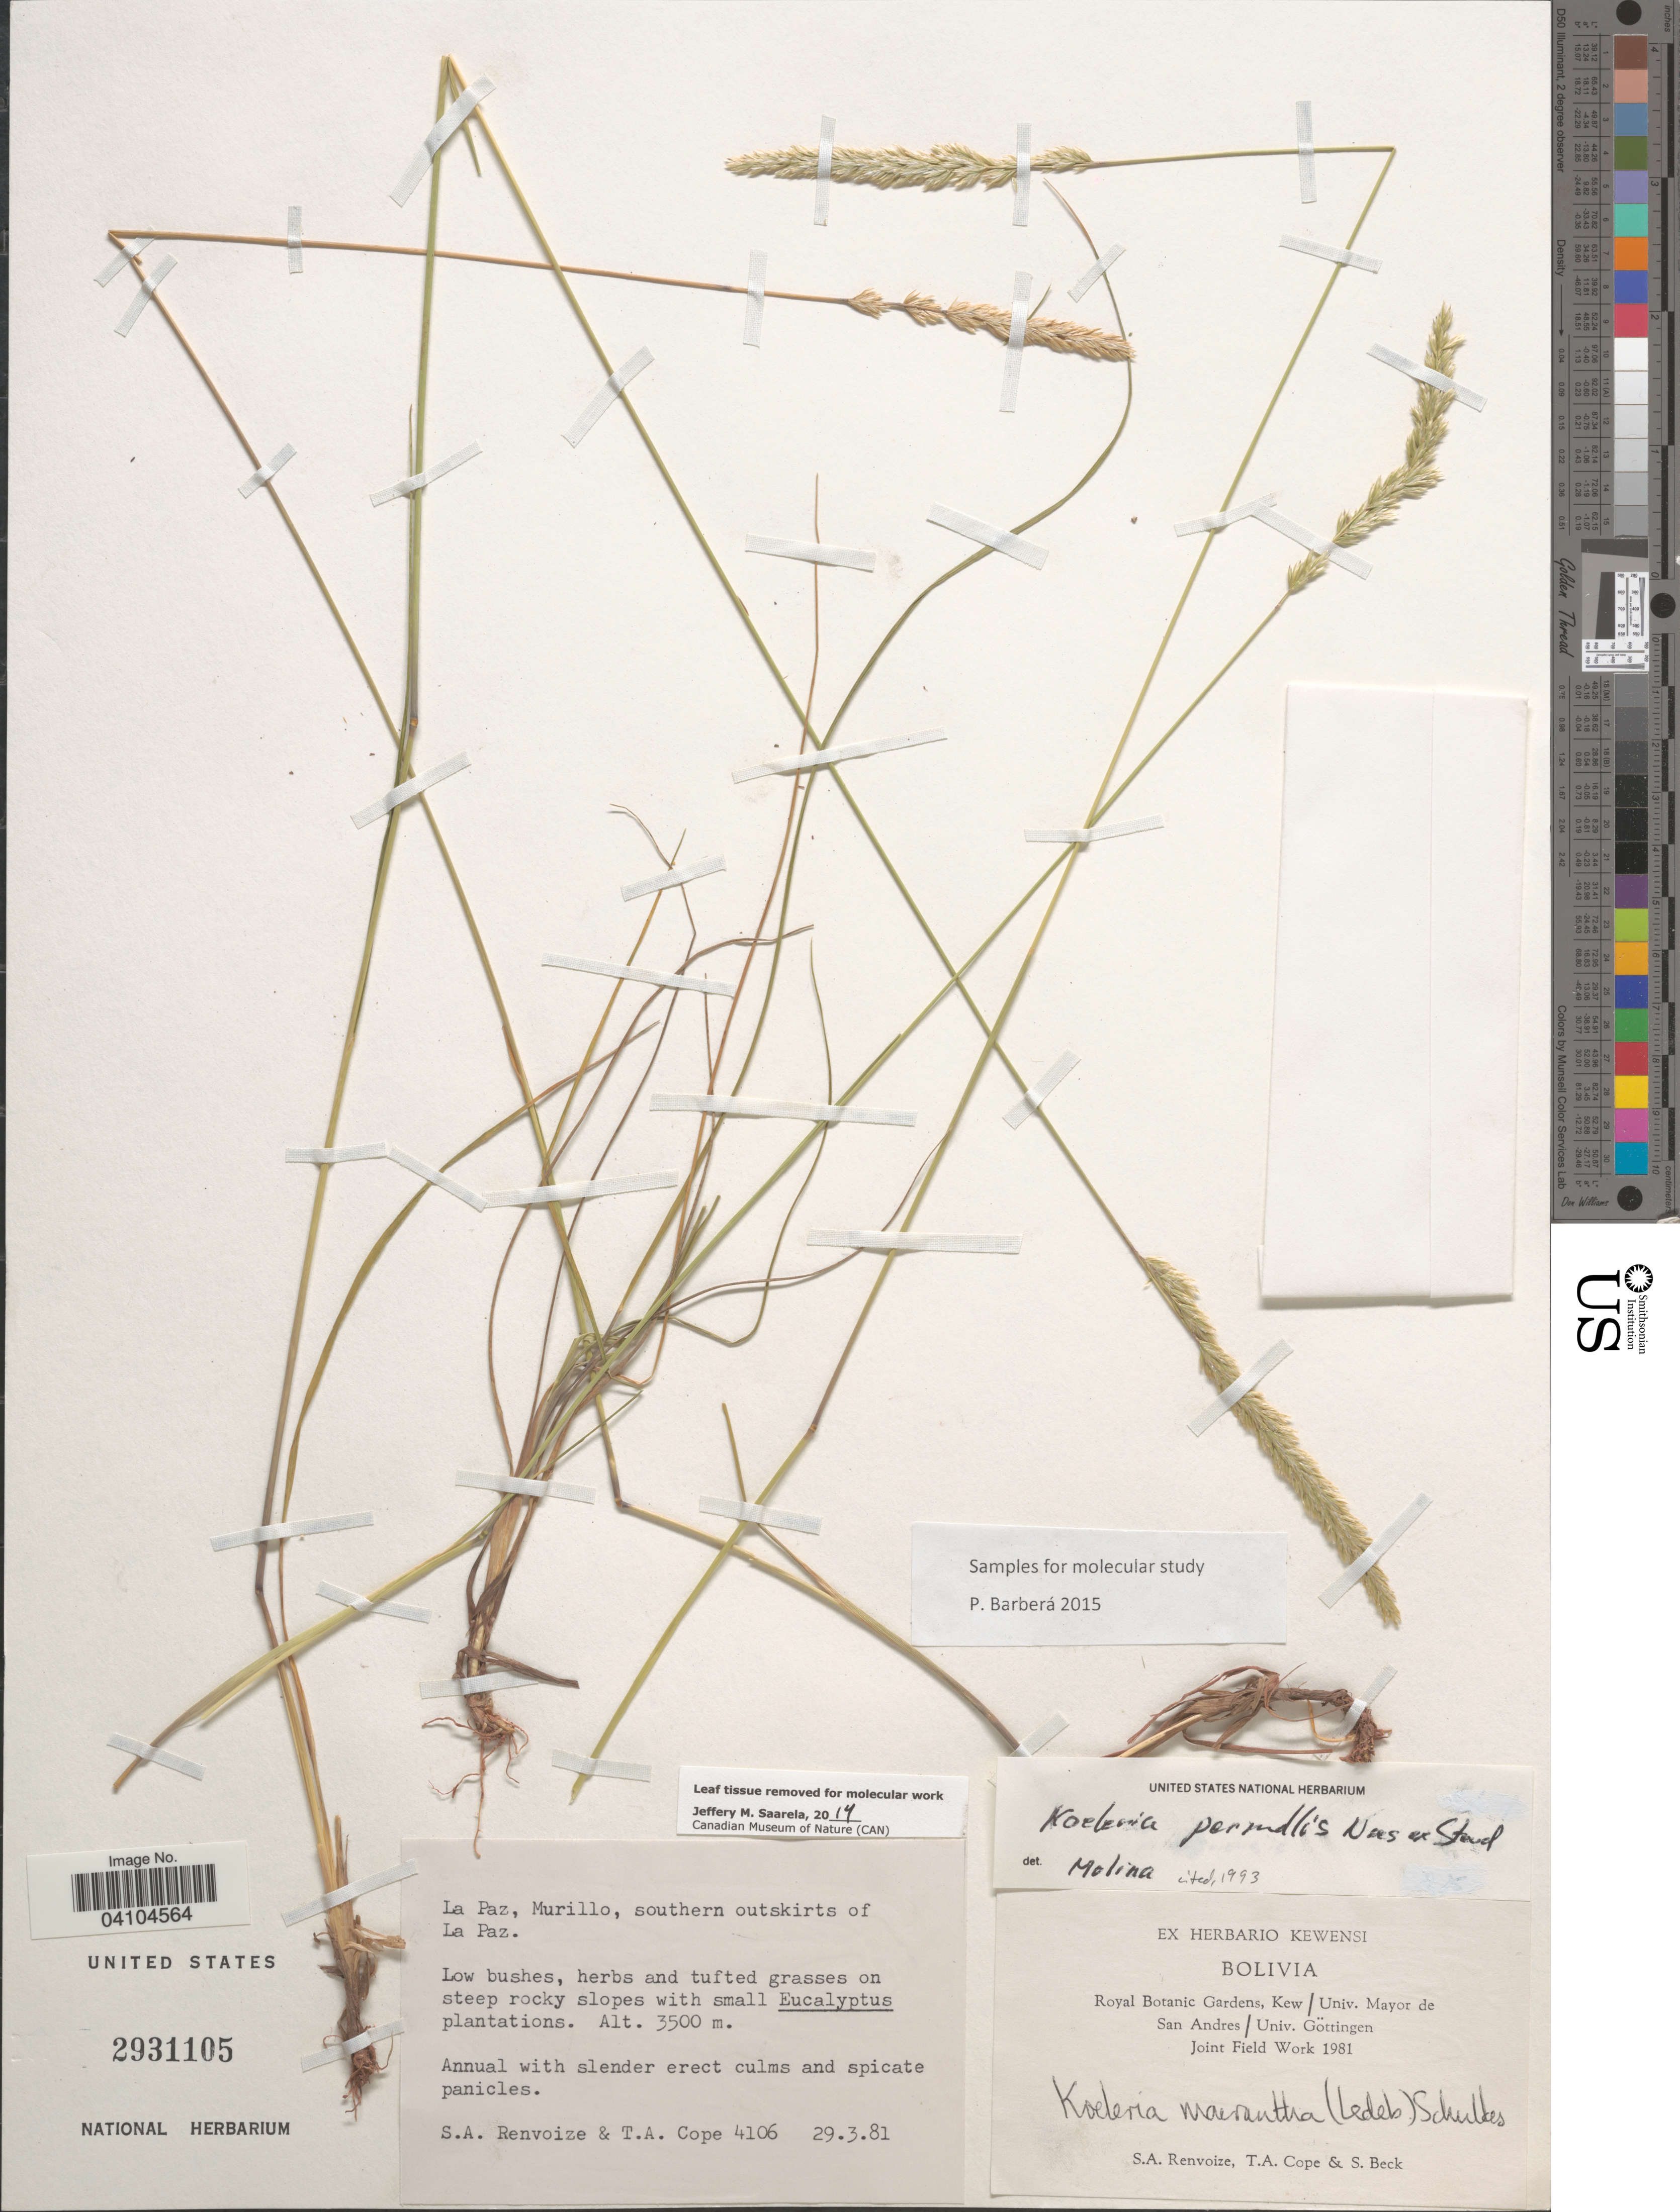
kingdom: Plantae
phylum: Tracheophyta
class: Liliopsida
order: Poales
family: Poaceae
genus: Koeleria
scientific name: Koeleria permollis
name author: Nees ex Steud.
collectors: S. A. Renvoize, T. A. Cope & S. G. Beck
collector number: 4106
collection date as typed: Transcribed d/m/y: 29/3/81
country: Bolivia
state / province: La Paz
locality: Murillo, southern outskirts of La Paz.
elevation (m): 3500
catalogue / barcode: US 2931105